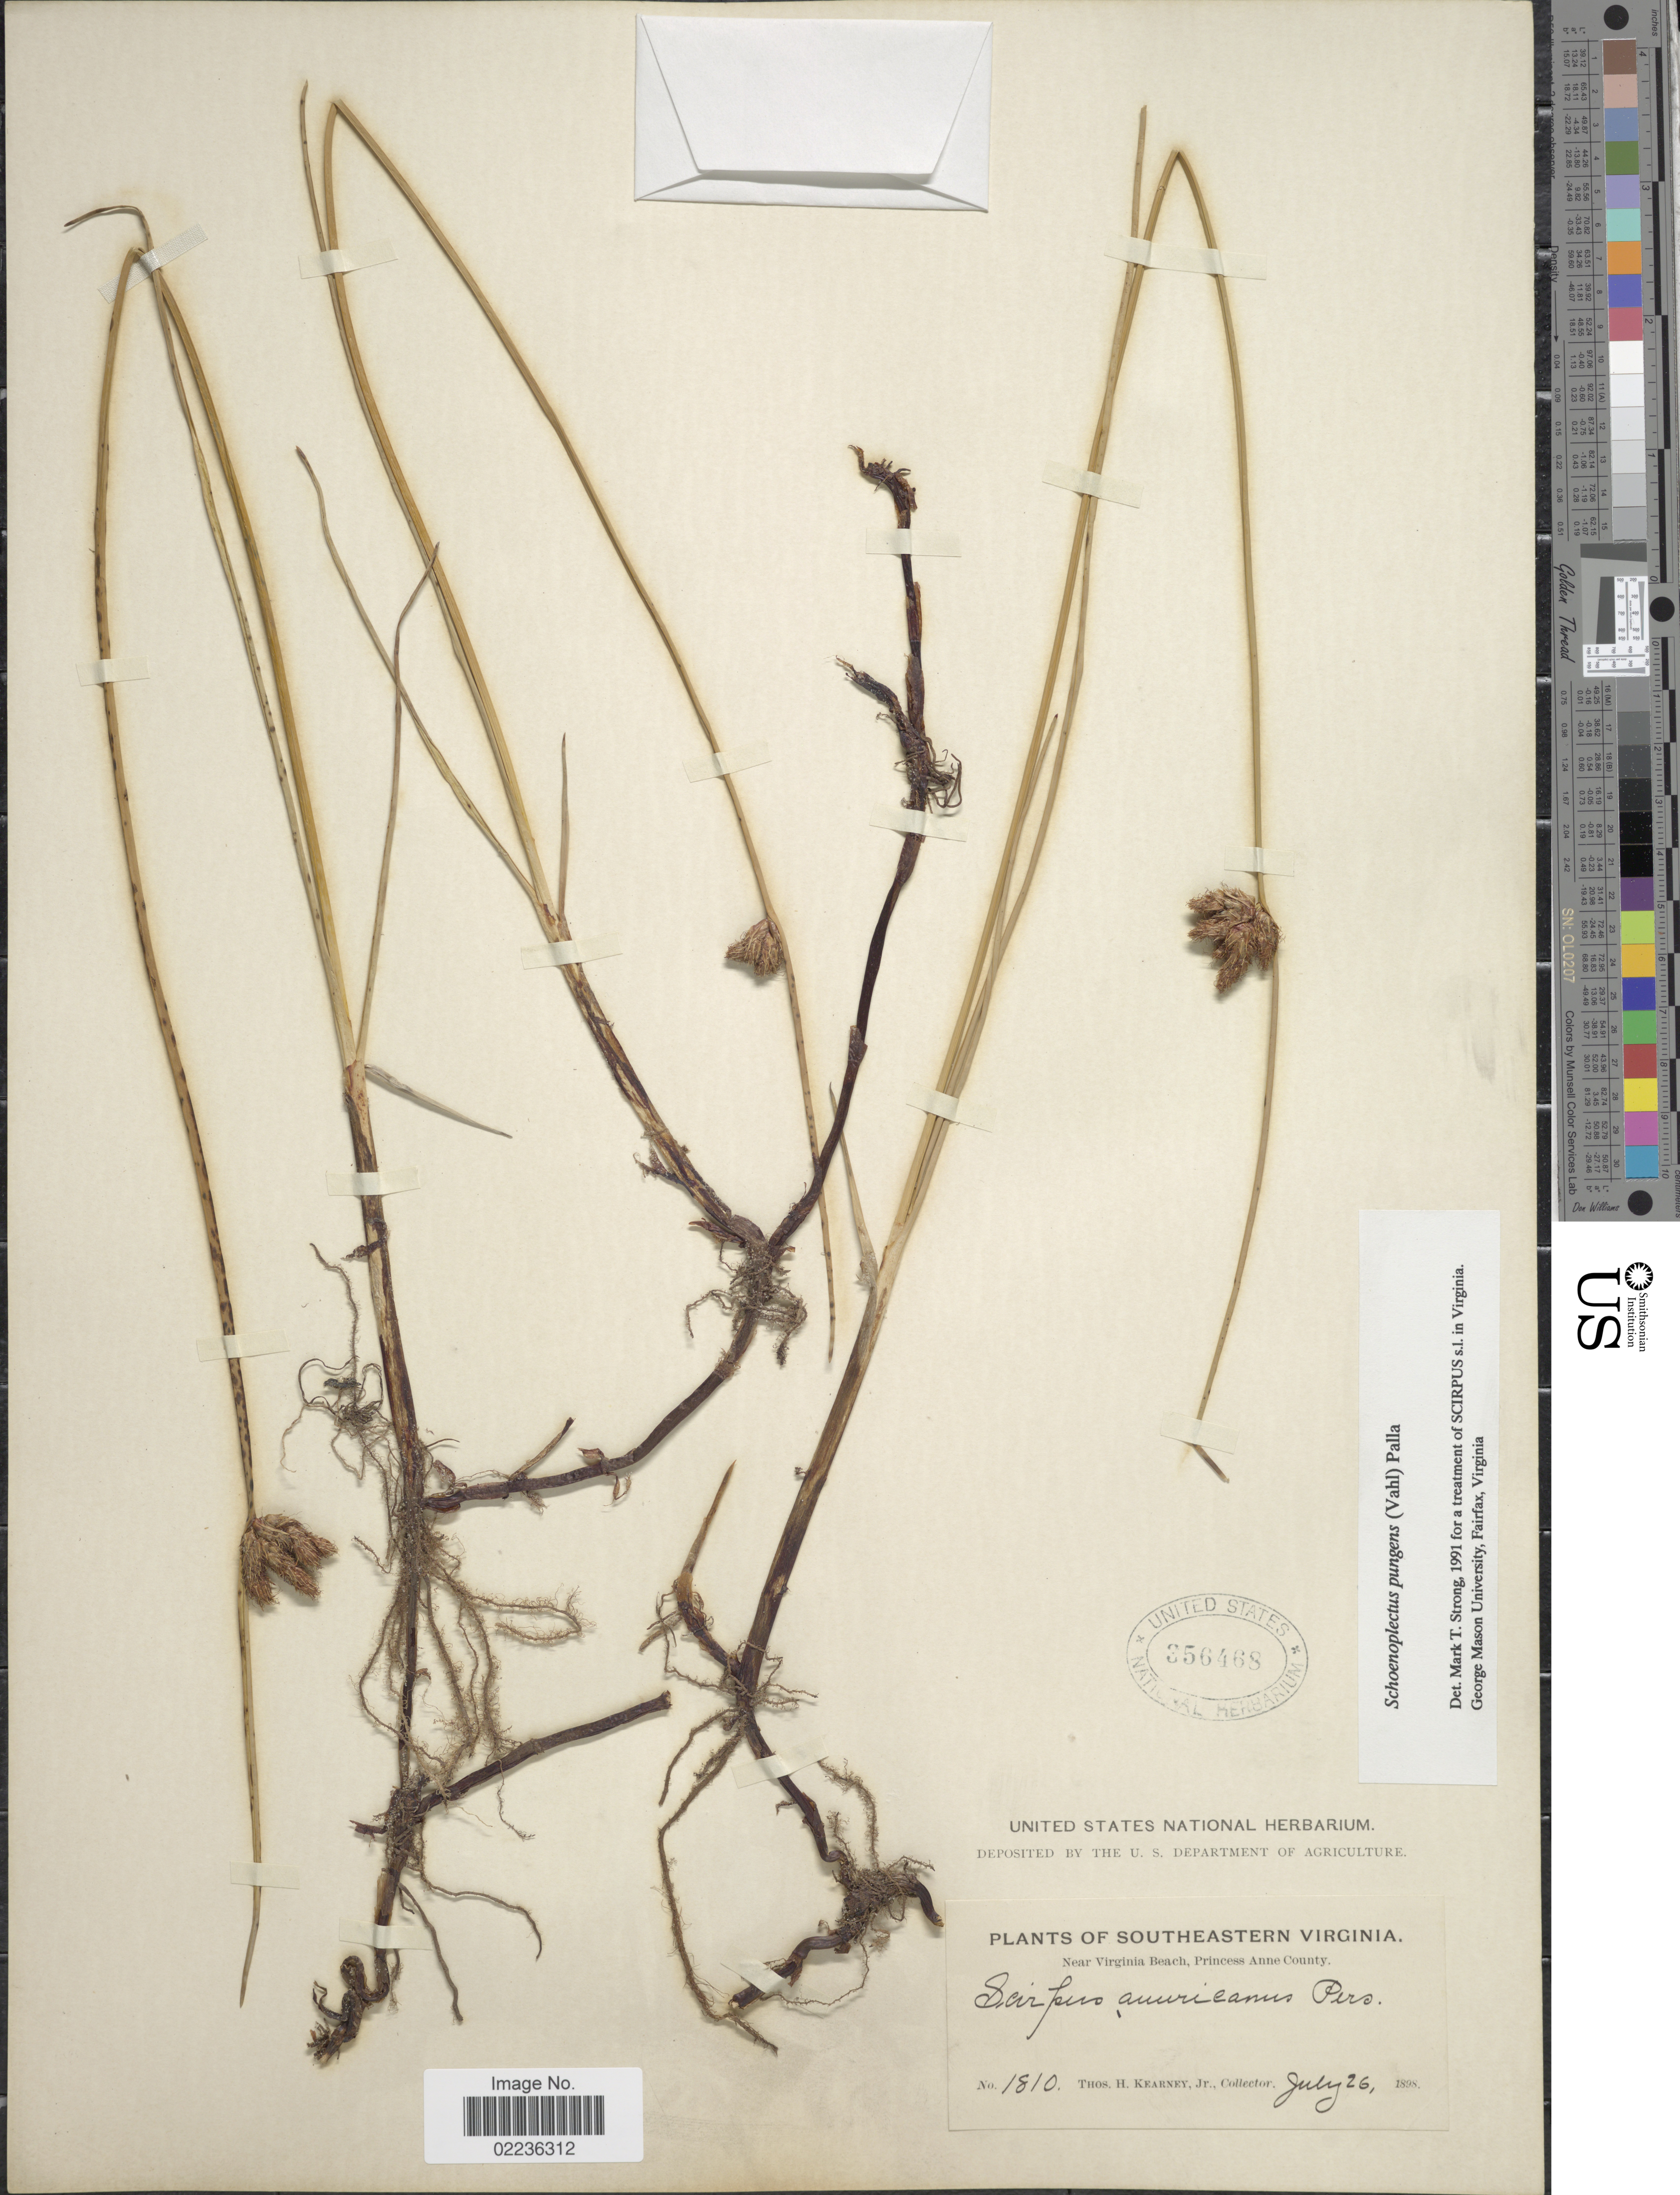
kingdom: Plantae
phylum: Tracheophyta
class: Liliopsida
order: Poales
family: Cyperaceae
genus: Schoenoplectus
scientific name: Schoenoplectus pungens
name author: (Vahl) Palla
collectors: T. H. Kearney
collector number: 1810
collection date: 1898-07-26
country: United States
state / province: Virginia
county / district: City of Virginia Beach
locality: Southeastern Virginia. Near Virginia Beach, Princess Anne (=historic county name) County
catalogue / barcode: US 356468